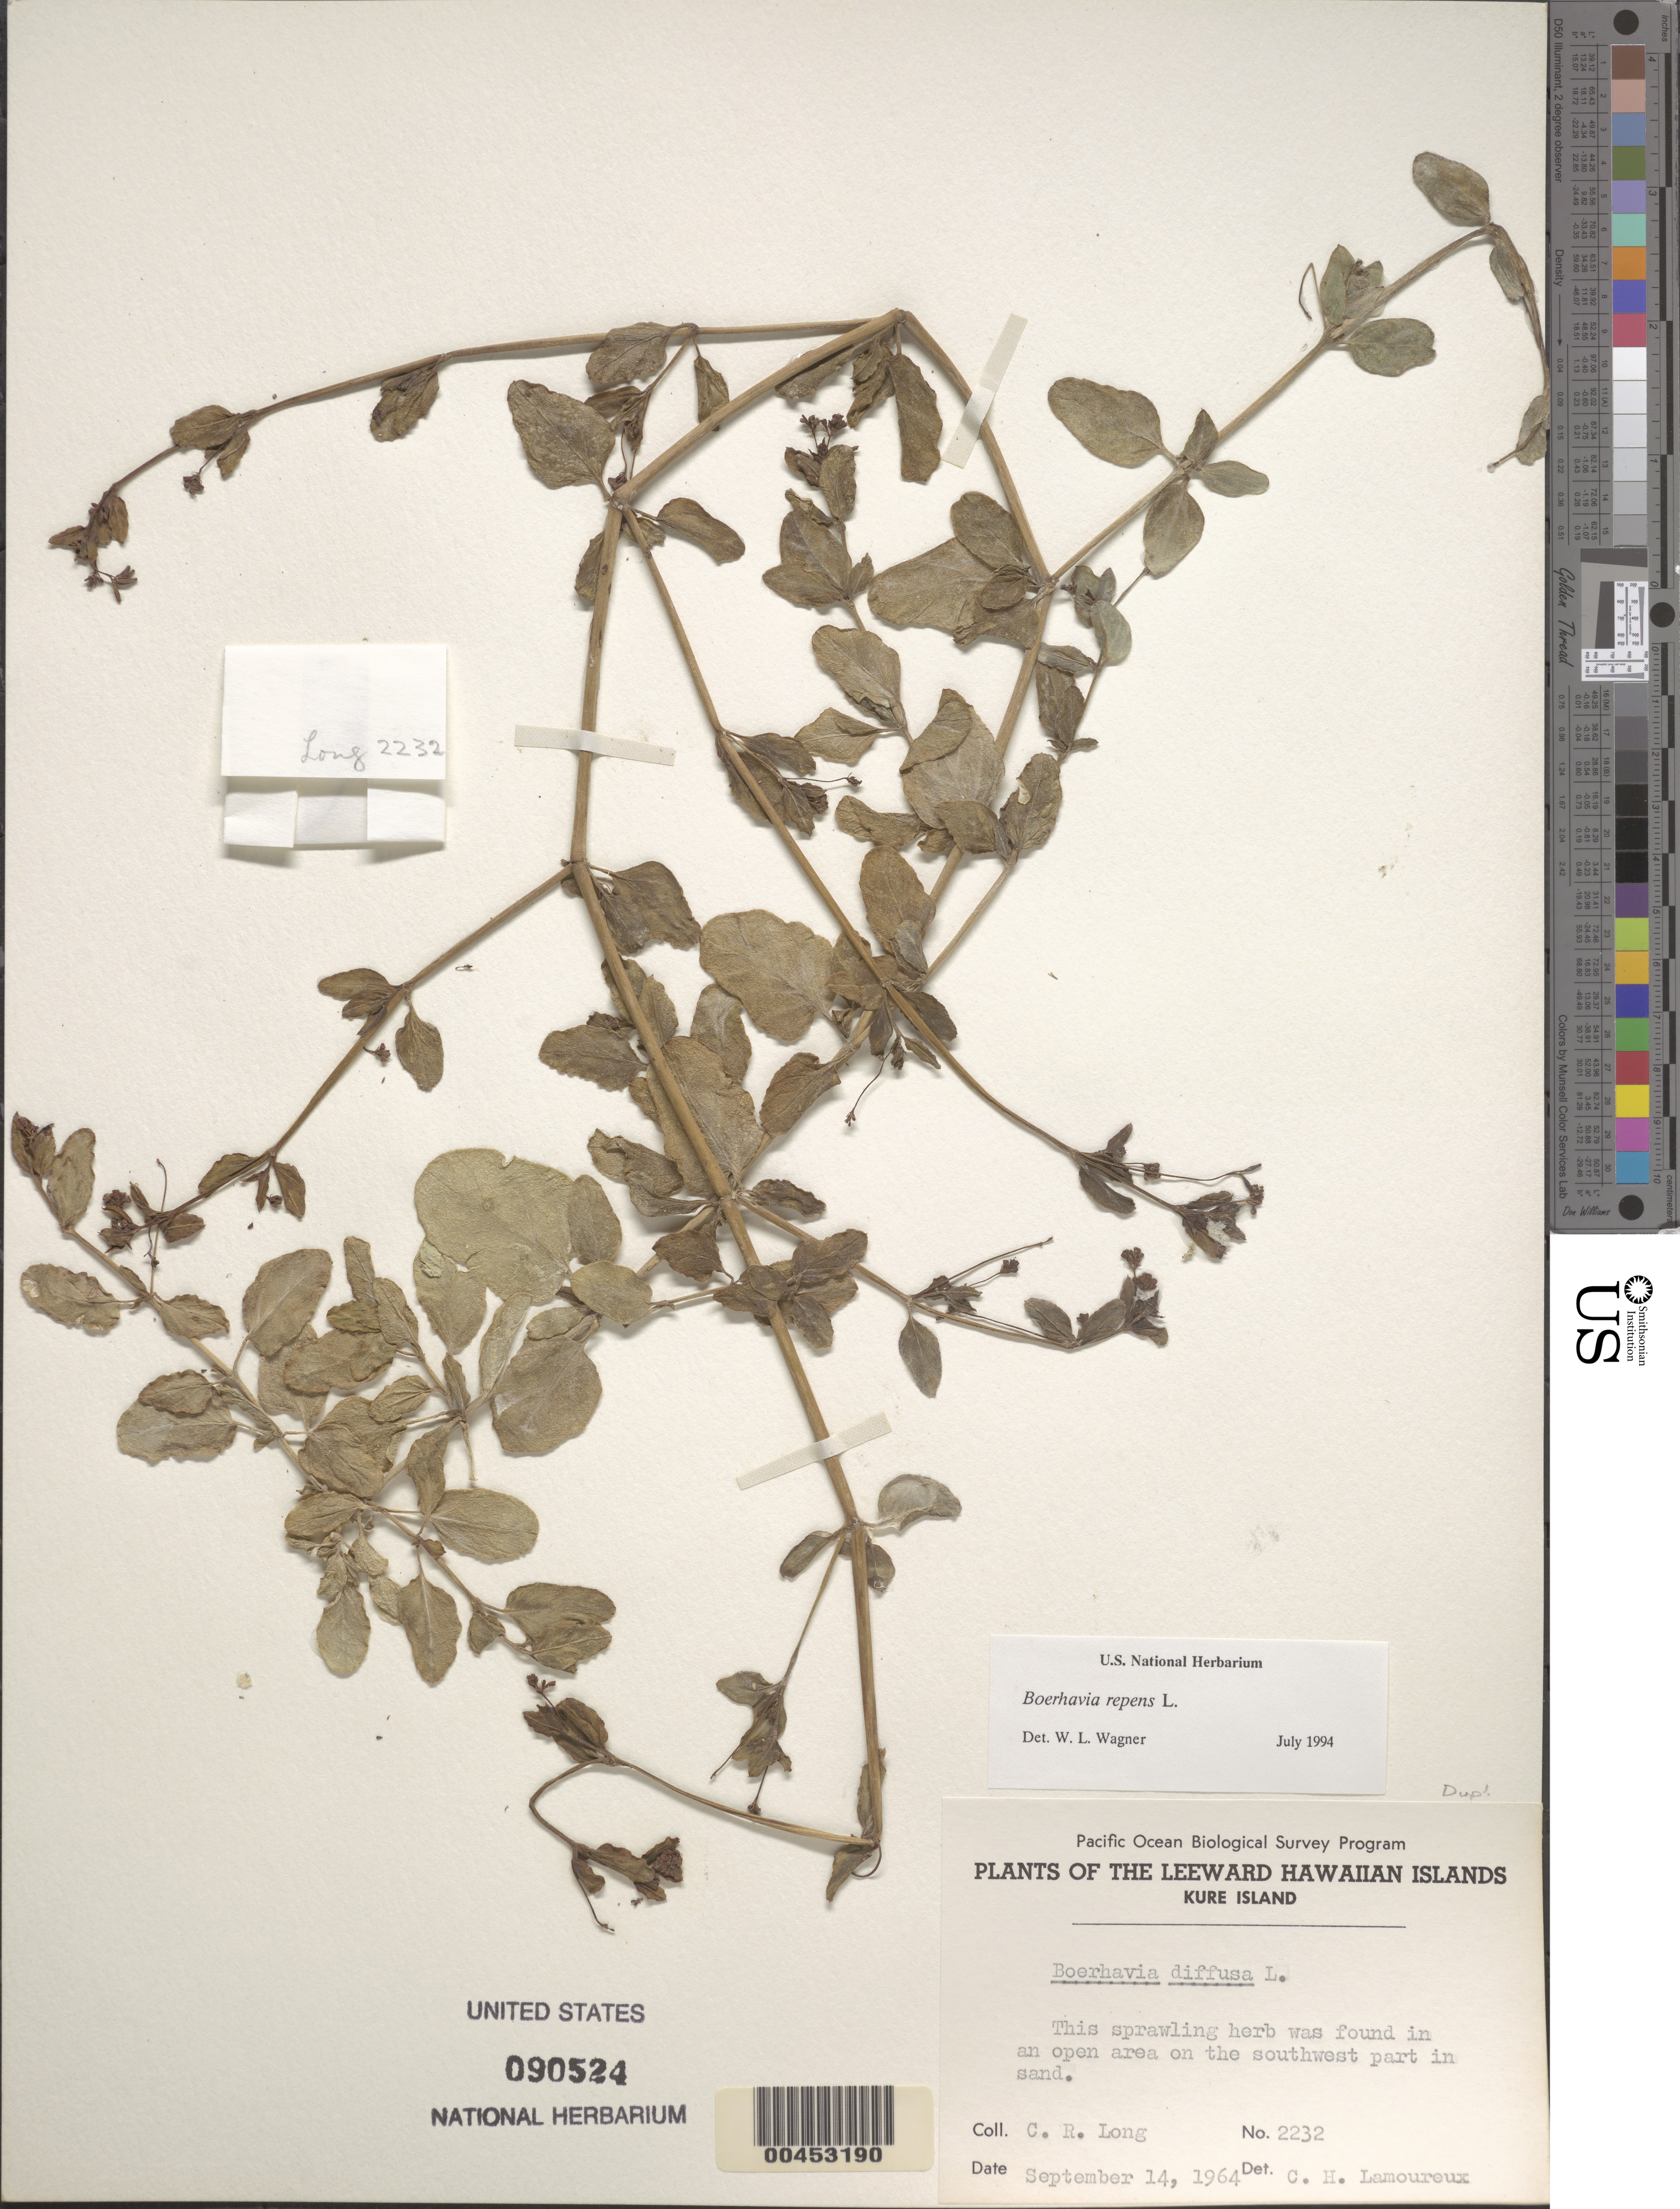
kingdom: Plantae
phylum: Tracheophyta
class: Magnoliopsida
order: Caryophyllales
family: Nyctaginaceae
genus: Boerhavia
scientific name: Boerhavia repens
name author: L.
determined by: Wagner, W. L., (BOT), Smithsonian Institution - National Museum of Natural History (UNITED STATES)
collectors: C. Long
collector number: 2232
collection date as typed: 14 Sep 1964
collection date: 1964-09-14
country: United States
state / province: Hawaii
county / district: Honolulu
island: Kure Atoll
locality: On the SW part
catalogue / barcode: US 90524